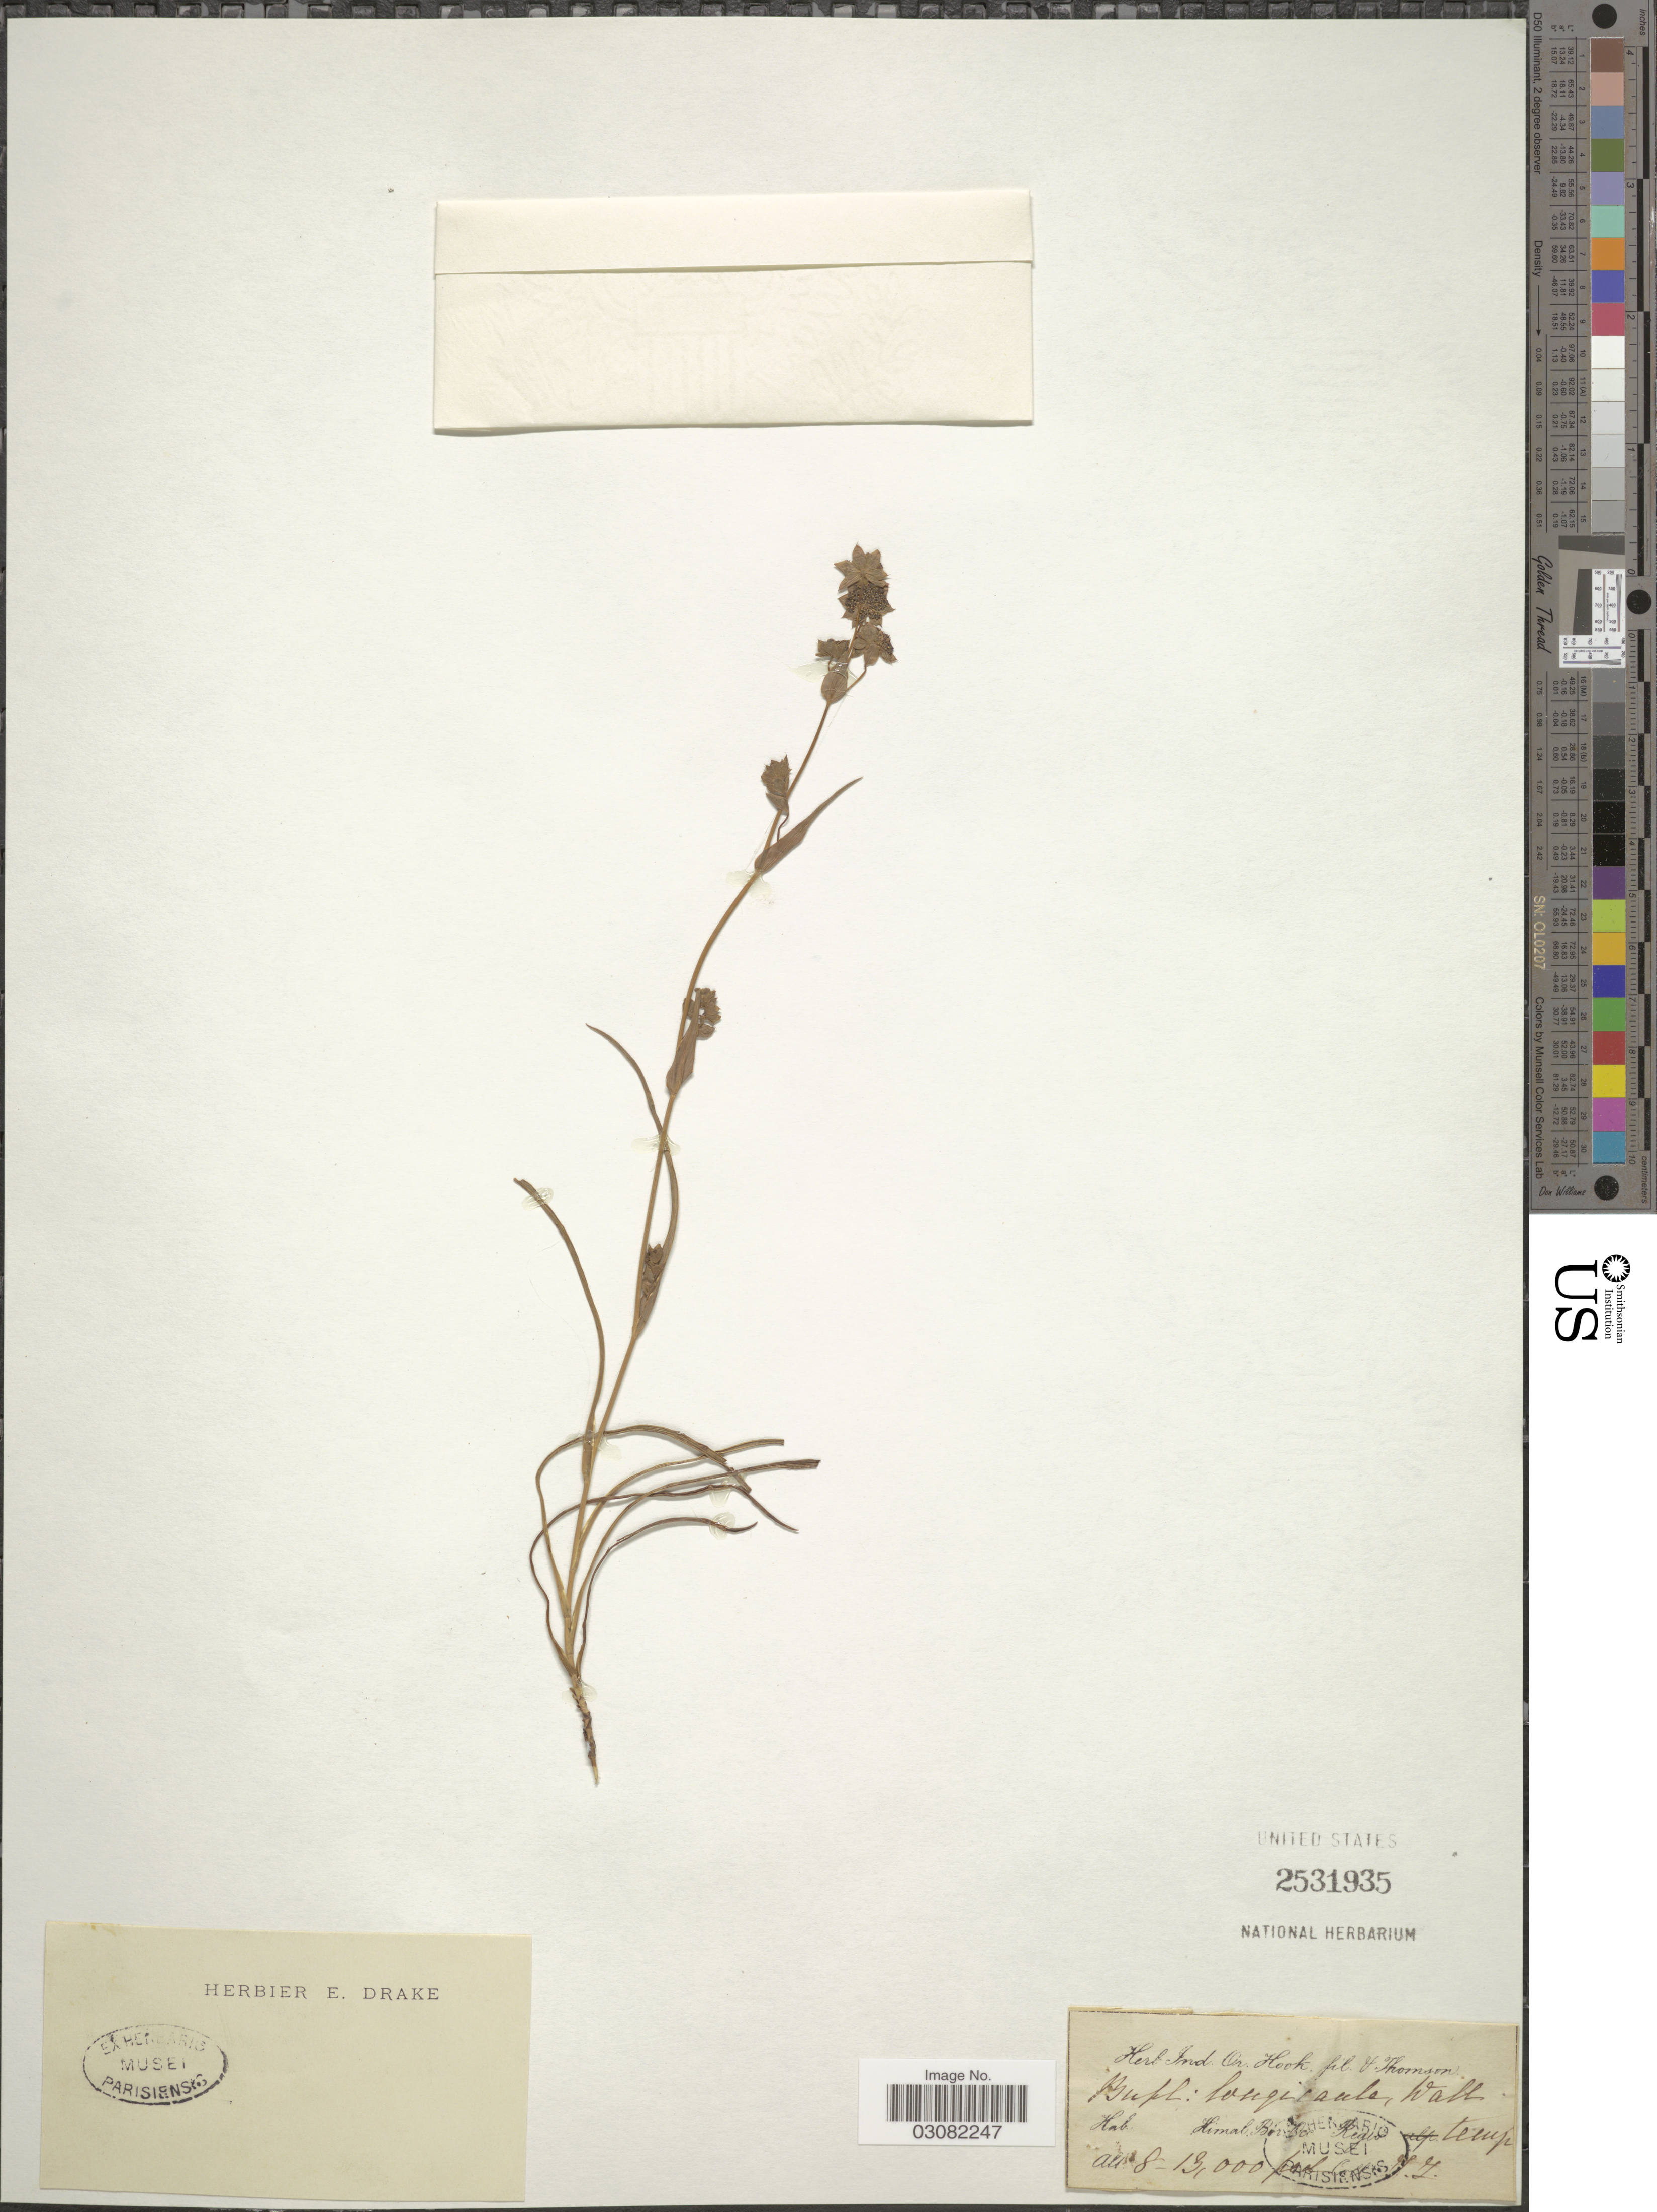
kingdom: Plantae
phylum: Tracheophyta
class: Magnoliopsida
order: Apiales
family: Apiaceae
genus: Bupleurum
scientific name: Bupleurum longicaule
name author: Wall ex DC.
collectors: J. J.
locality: Himal. Bor. Occ., Regio temp.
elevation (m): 2438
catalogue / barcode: US 2531935